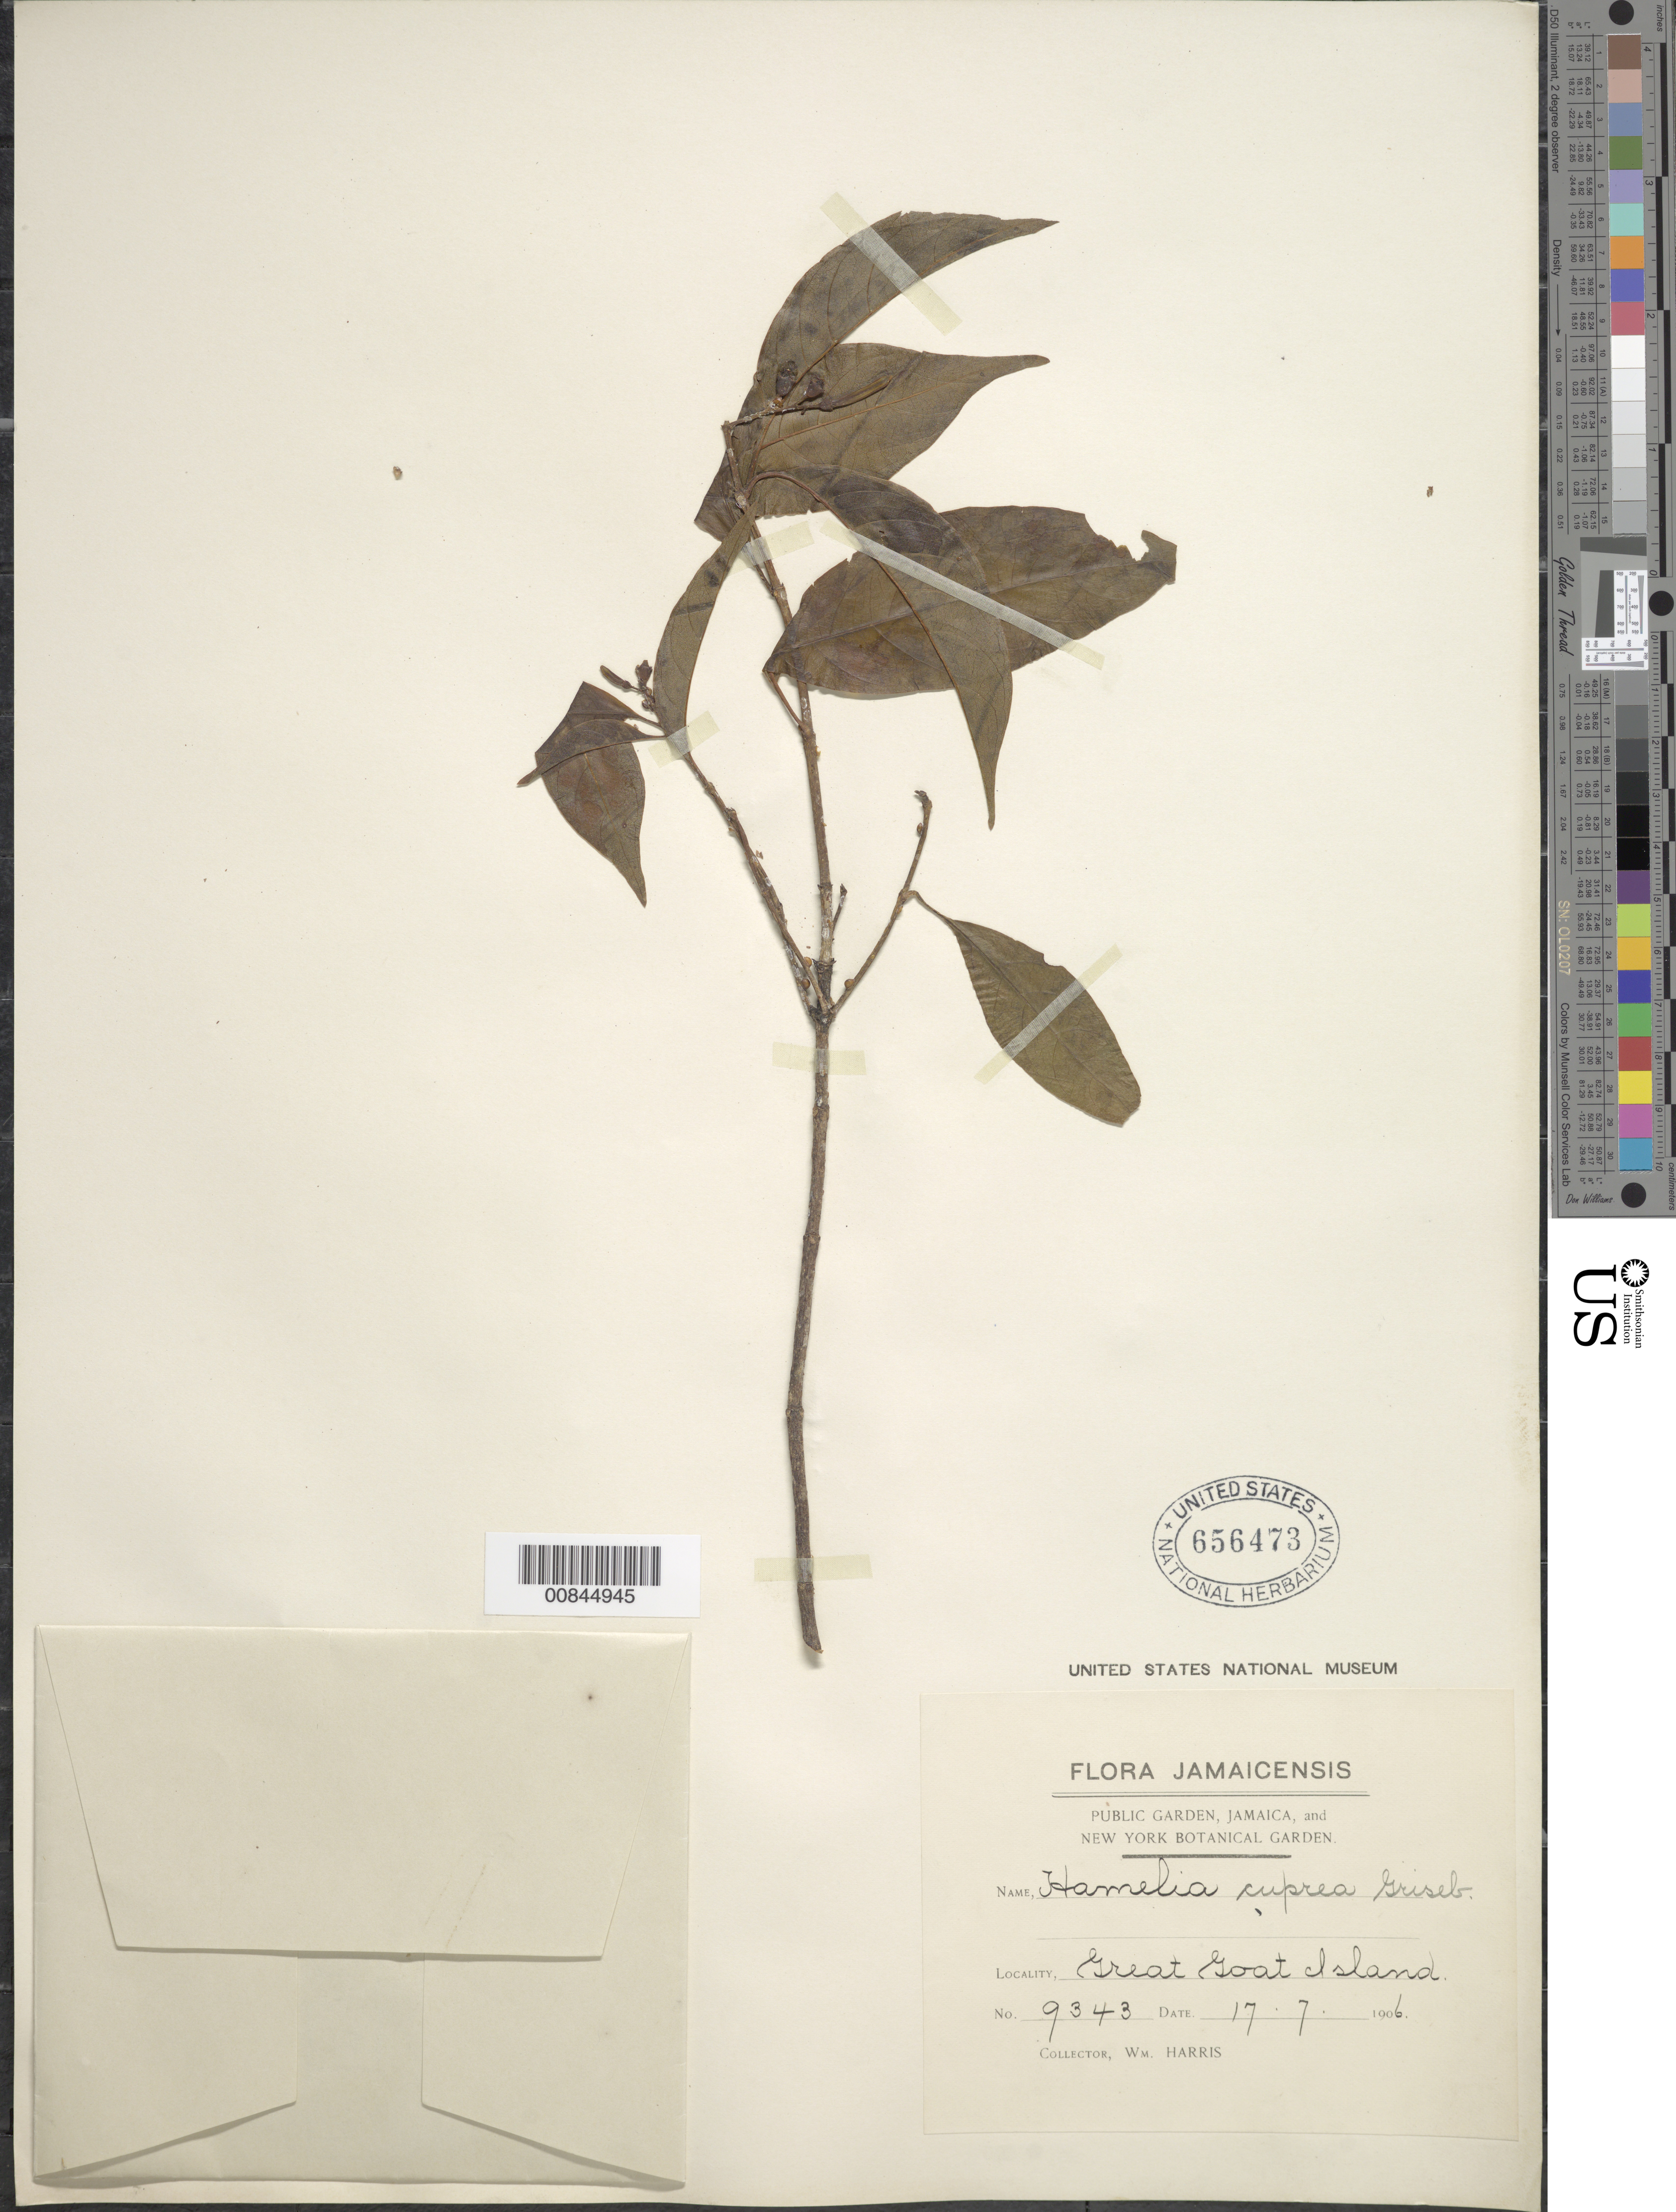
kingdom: Plantae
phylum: Tracheophyta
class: Magnoliopsida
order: Gentianales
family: Rubiaceae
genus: Hamelia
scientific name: Hamelia ventricosa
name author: Sw.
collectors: W. H. Harris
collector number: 9343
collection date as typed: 17 Jul 1906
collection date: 1906-07-17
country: Jamaica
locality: Great Goat Island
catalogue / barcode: US 656473